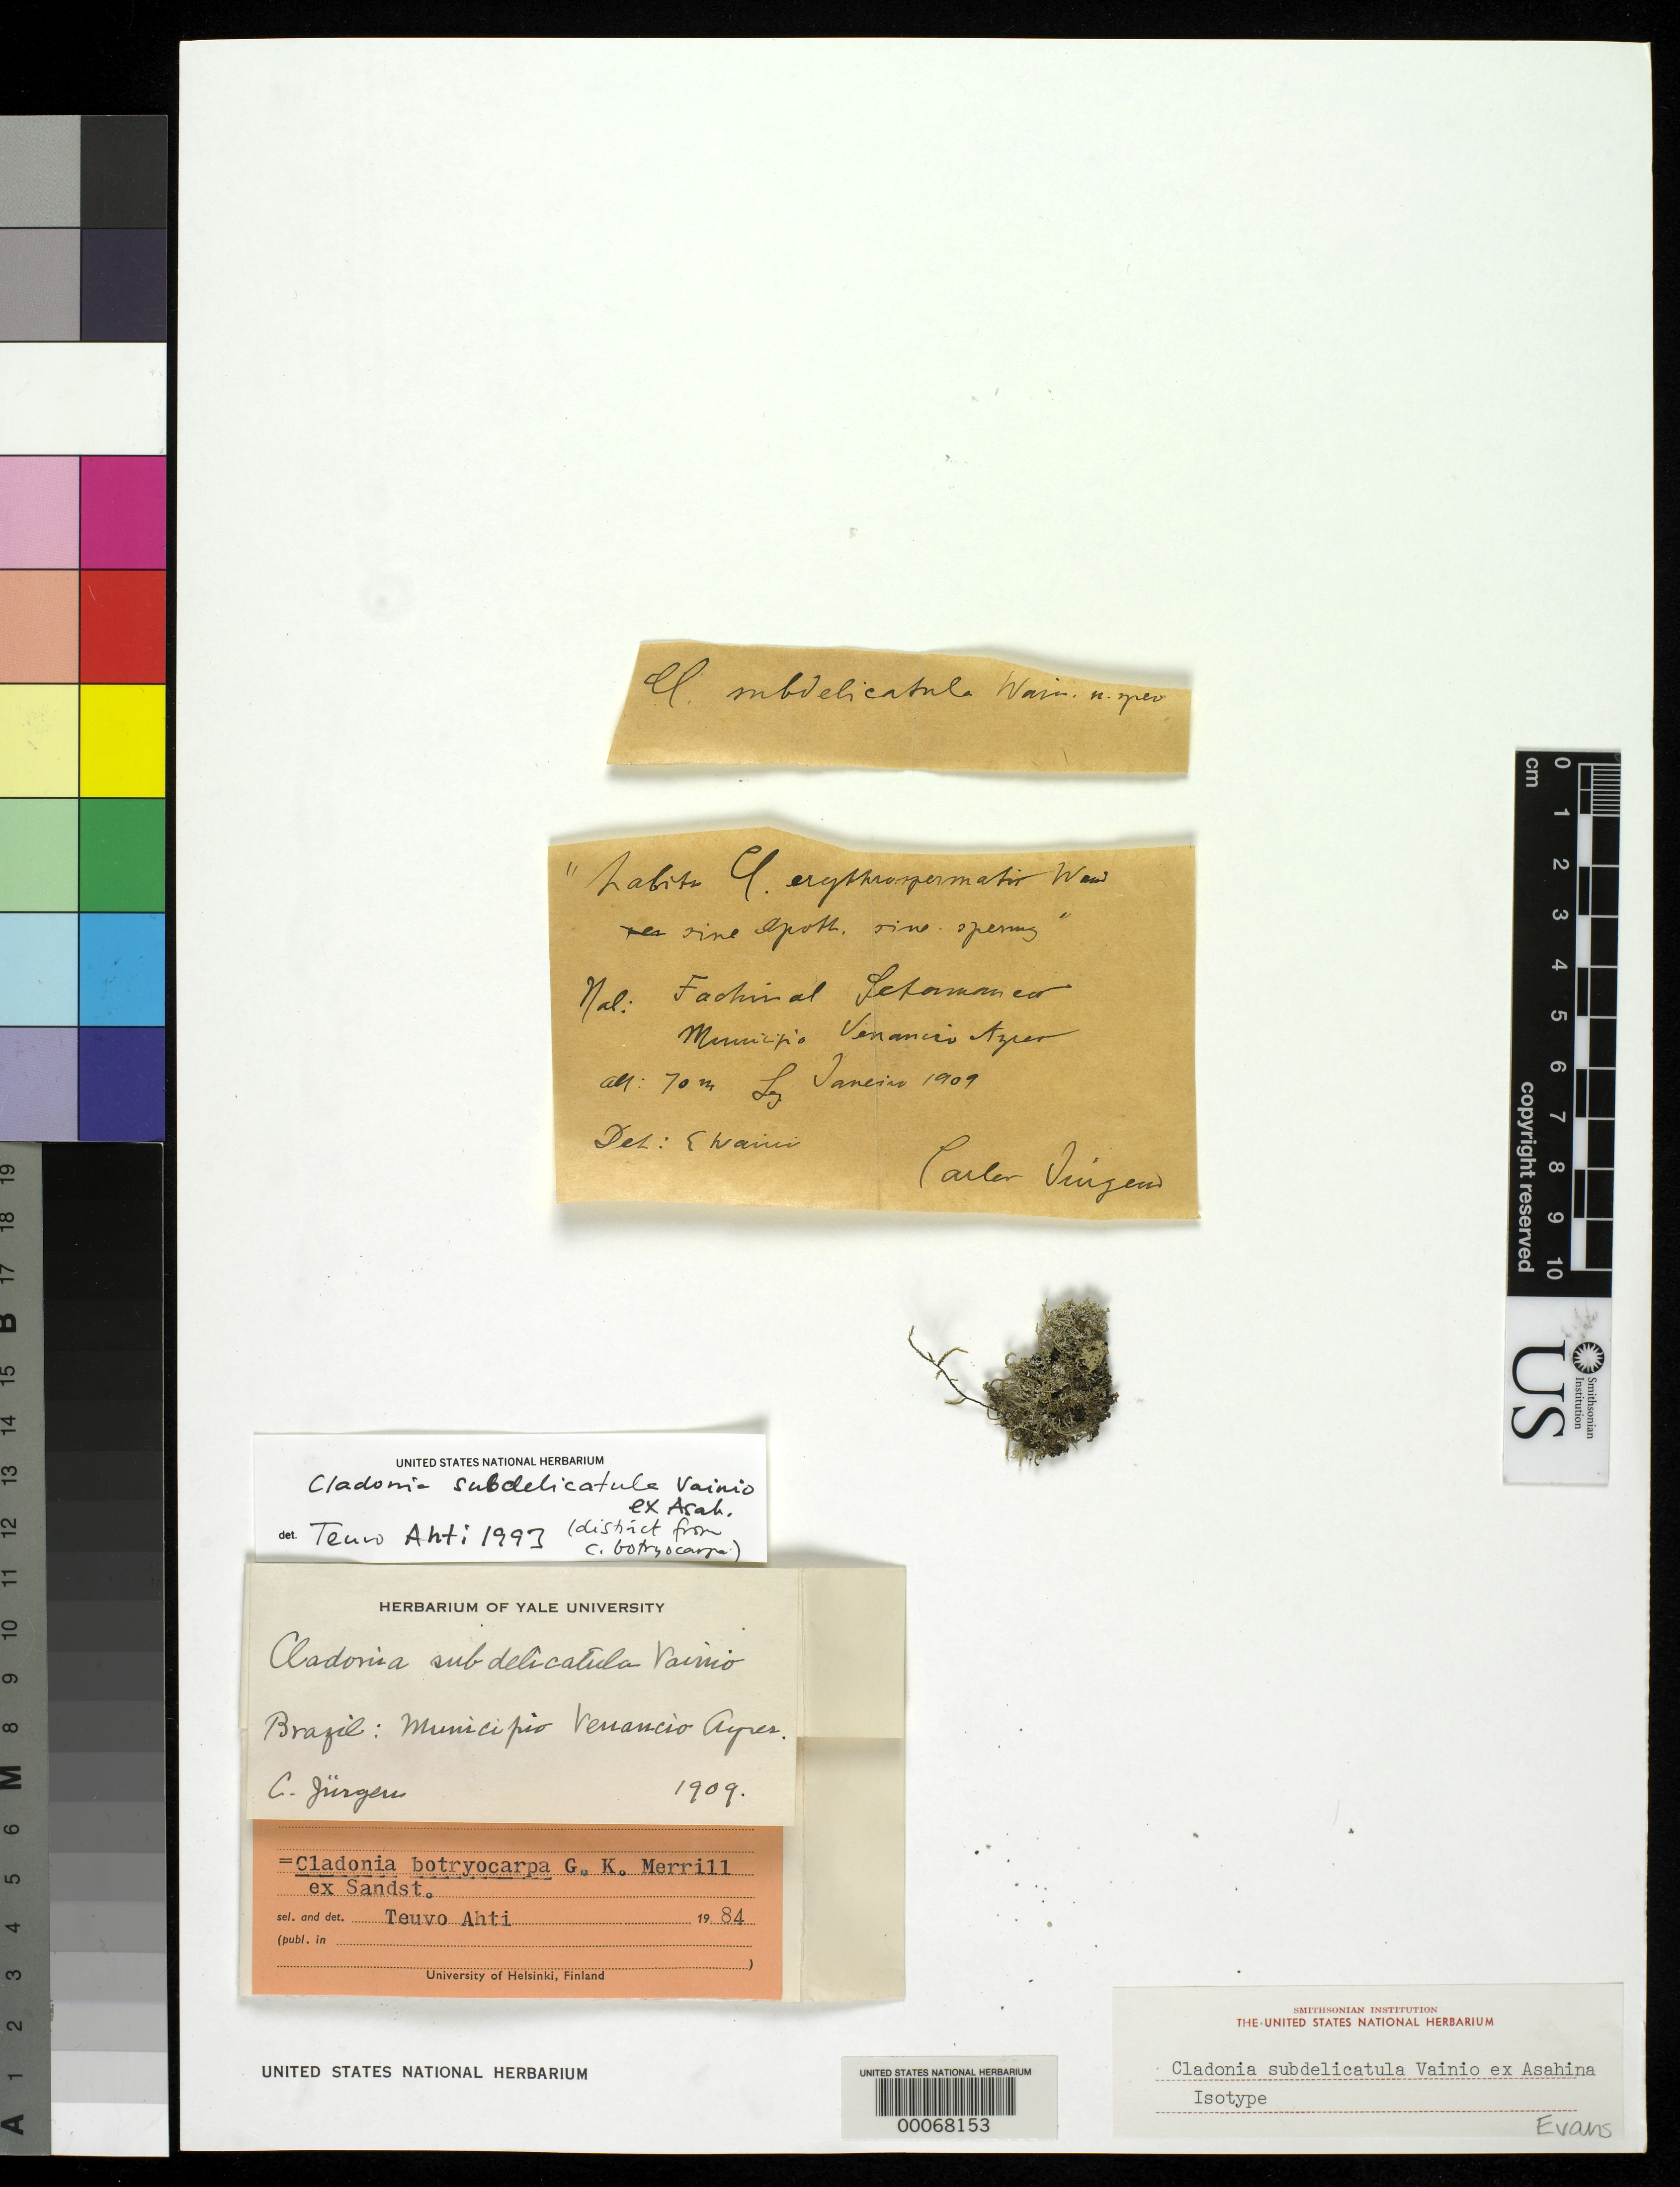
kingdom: Fungi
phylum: Ascomycota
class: Lecanoromycetes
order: Lecanorales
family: Cladoniaceae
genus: Cladonia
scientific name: Cladonia subdelicatula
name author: Vain. ex Asahina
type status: Isotype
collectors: C. Jürgens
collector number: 135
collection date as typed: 1909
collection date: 1909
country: Brazil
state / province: Rio Grande do Sul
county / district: Venancio Aires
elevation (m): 70